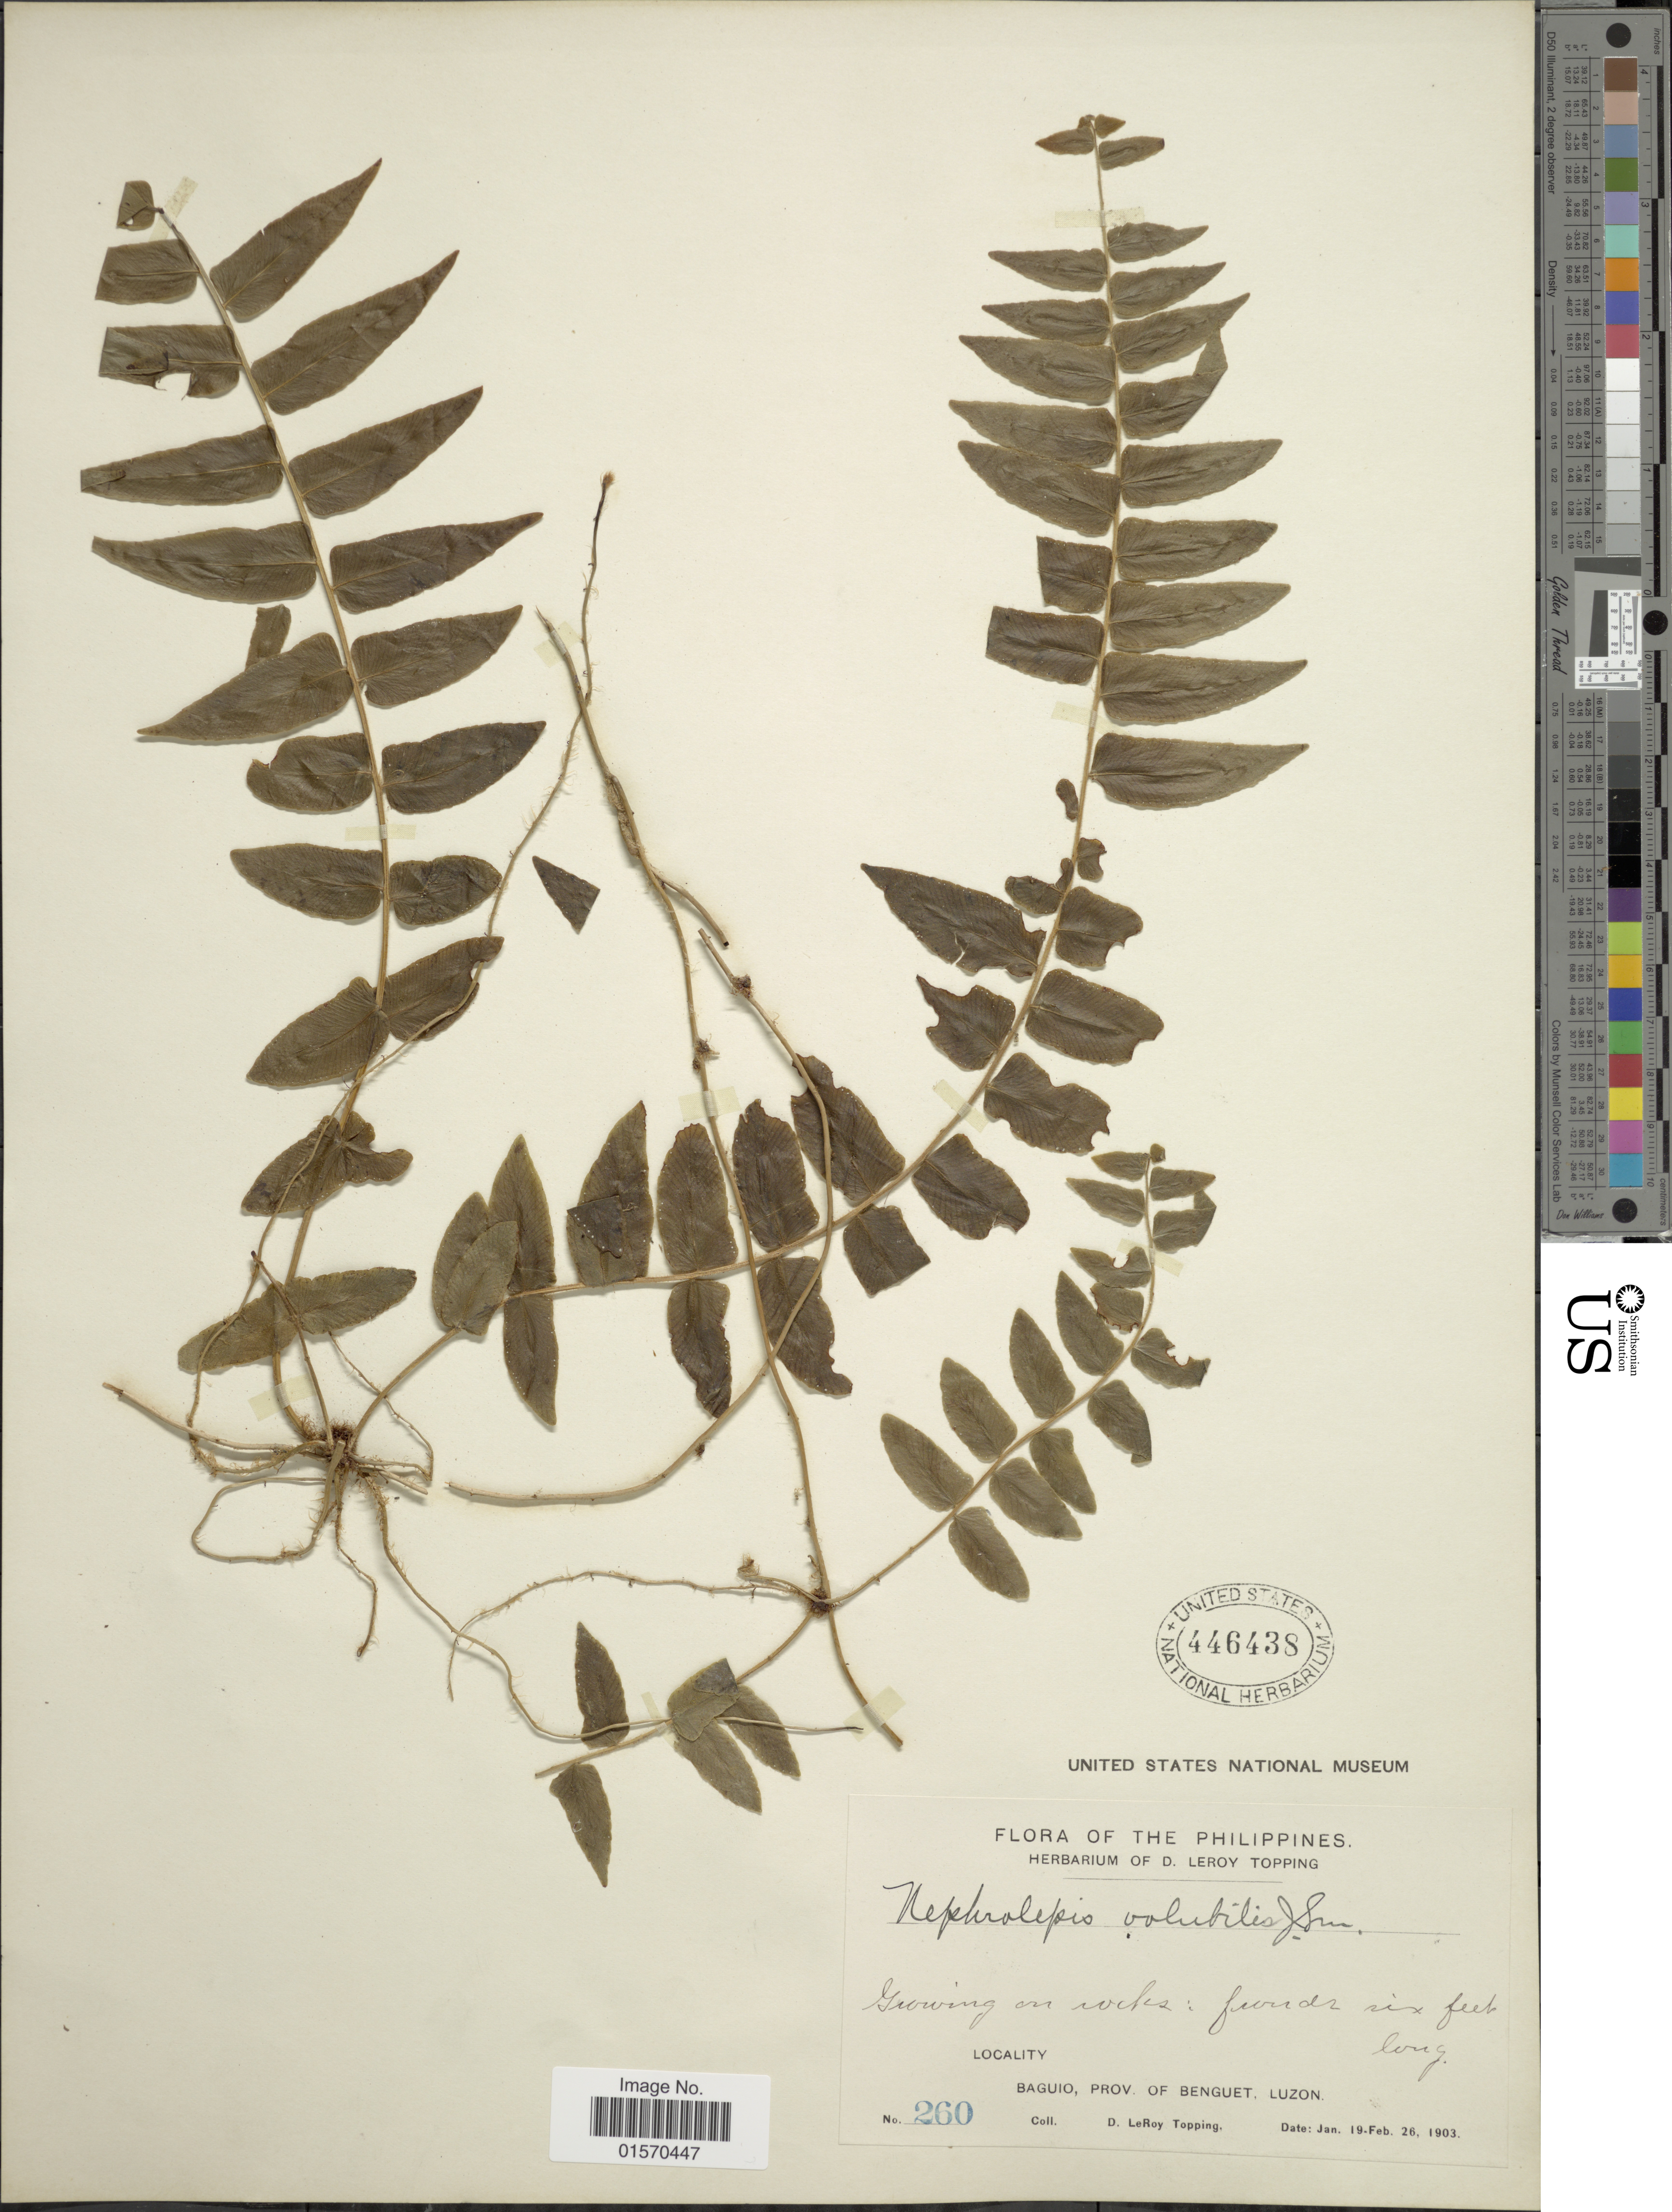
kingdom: Plantae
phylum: Tracheophyta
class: Polypodiopsida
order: Polypodiales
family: Nephrolepidaceae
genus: Nephrolepis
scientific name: Nephrolepis biserrata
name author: (Sw.) Schott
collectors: D. L. Topping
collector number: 260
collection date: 1903-01-19/1903-02-26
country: Philippines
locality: Baguio, Prov. of Benguet, Luzon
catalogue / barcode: US 446438